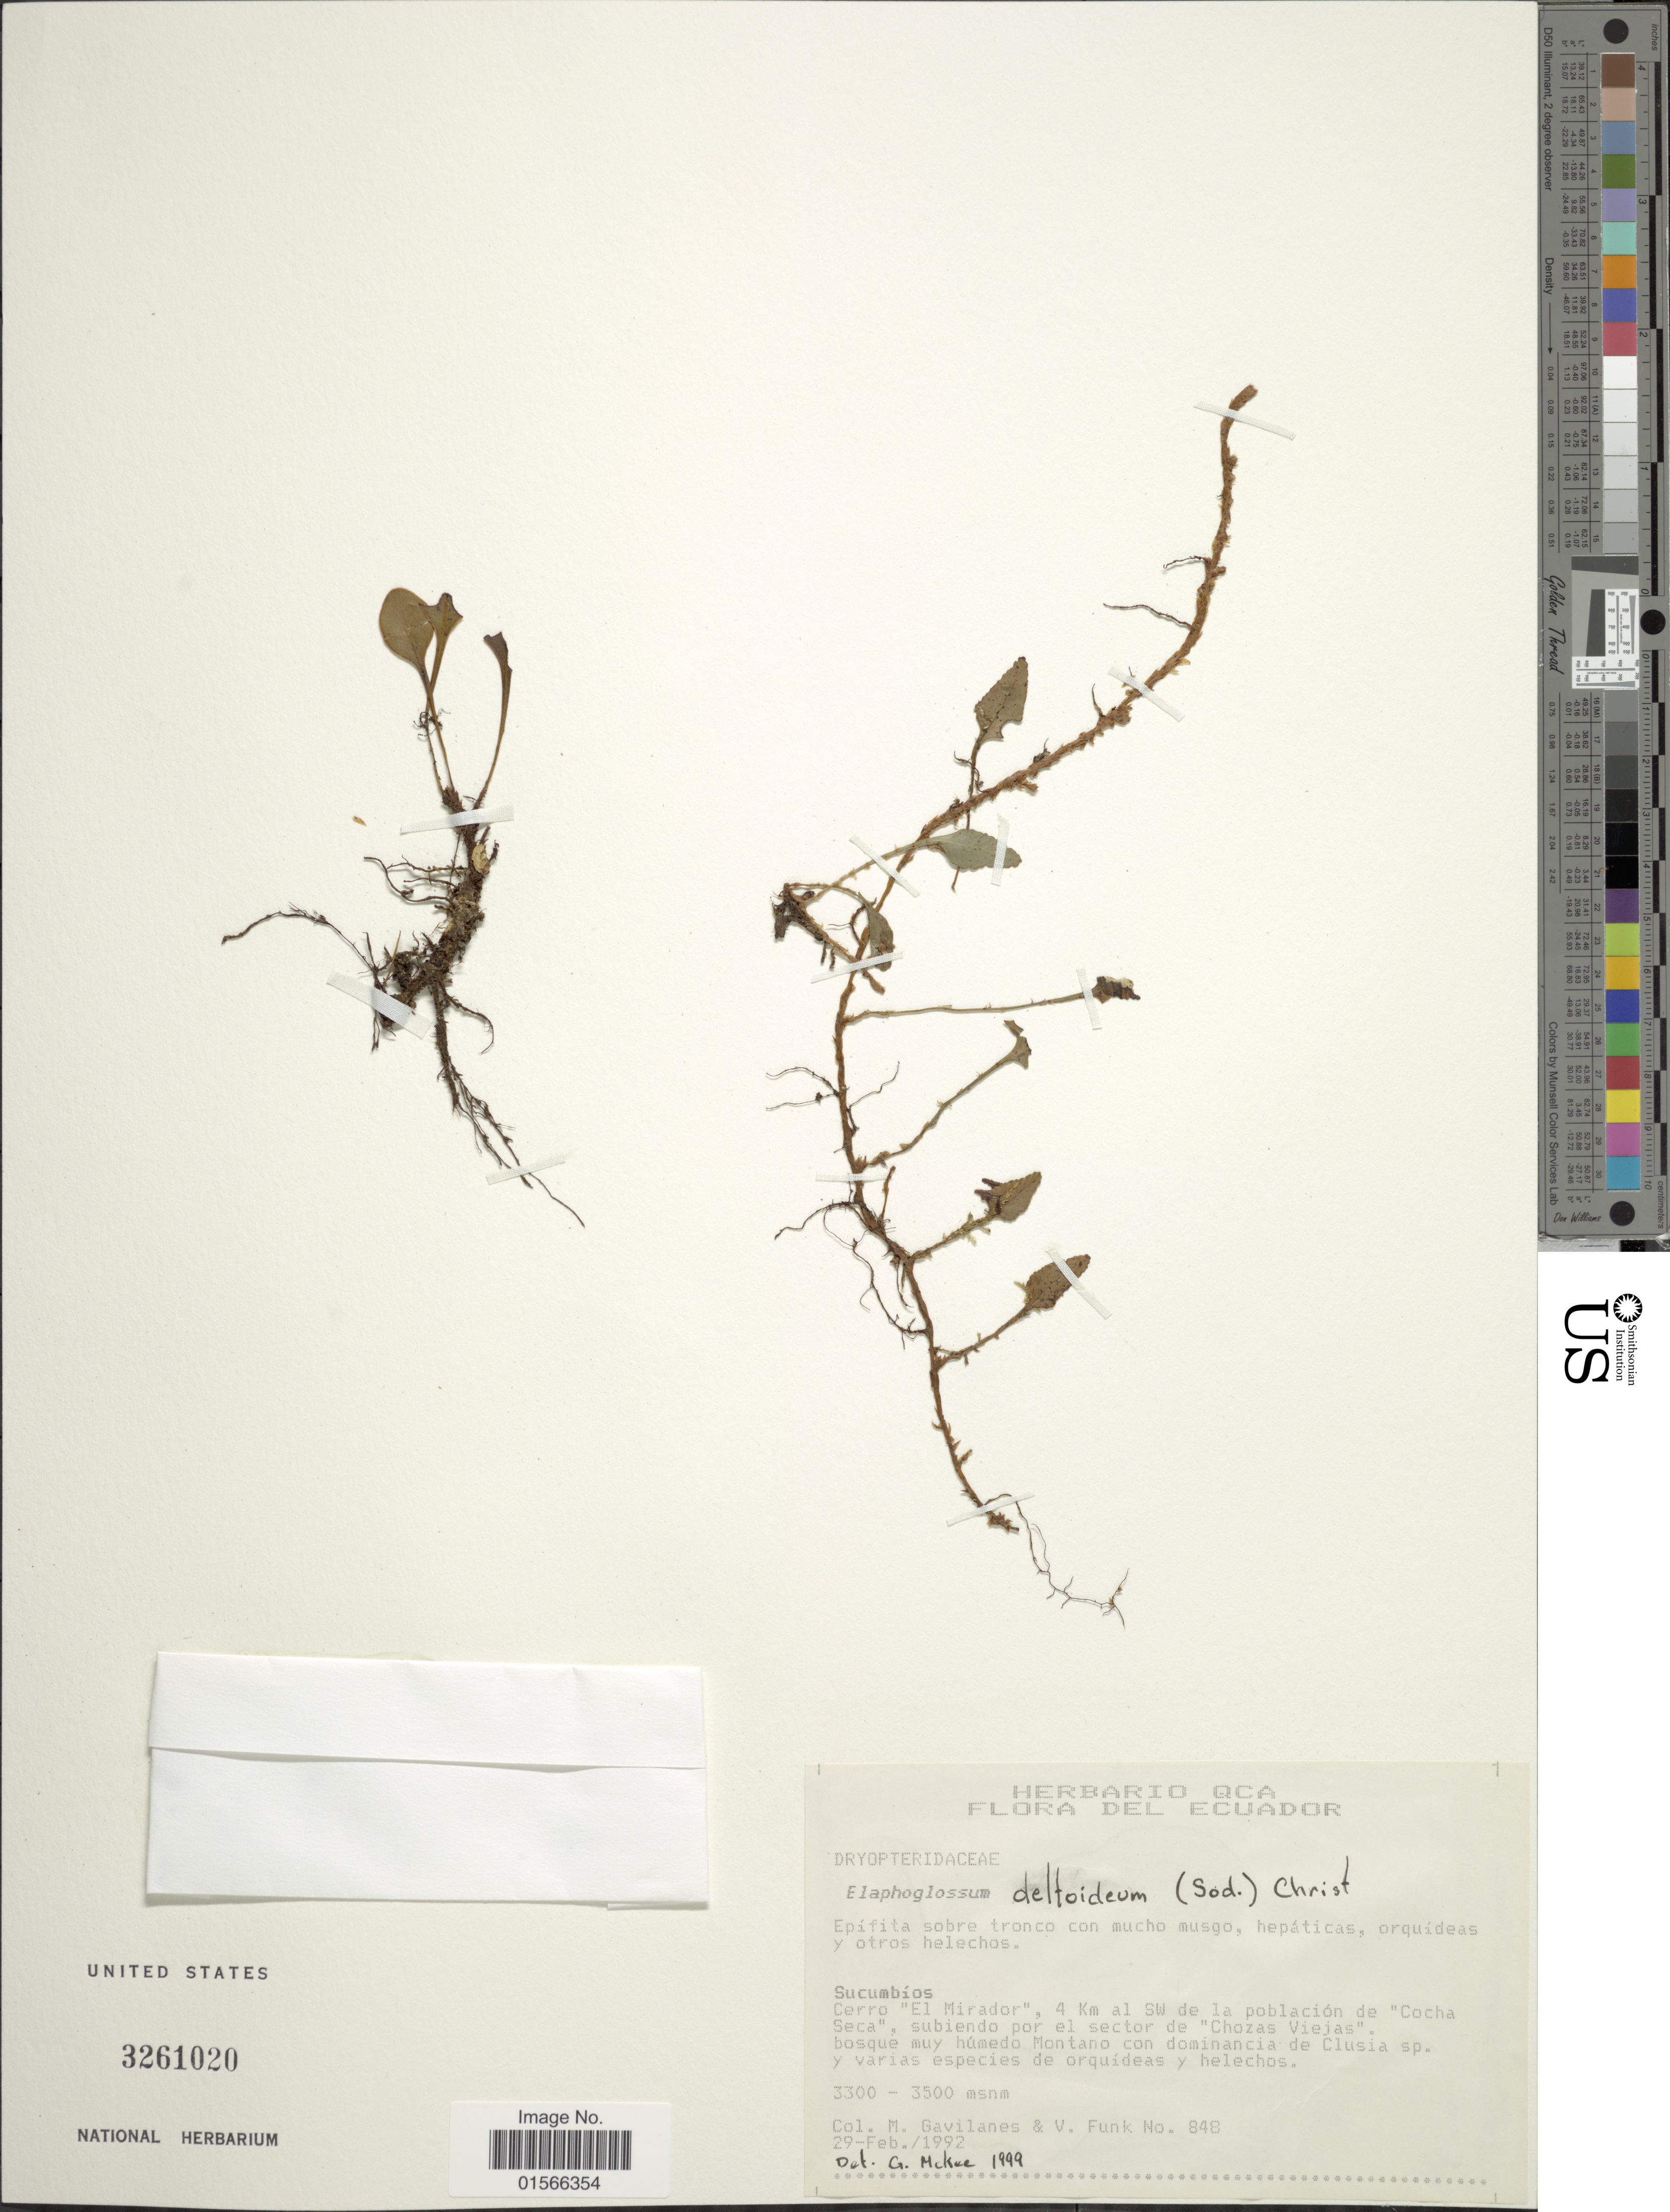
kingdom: Plantae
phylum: Tracheophyta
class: Polypodiopsida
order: Polypodiales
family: Dryopteridaceae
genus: Elaphoglossum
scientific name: Elaphoglossum andreanum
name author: Christ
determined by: Vasco, A.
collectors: M. Gavilanes & V. Funk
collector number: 848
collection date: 1992-02-29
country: Ecuador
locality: Sucumbíos, Cerro 'El Mirador', 4 Km al SW de la población de 'Coch Seca', subiendo por el sector de 'Chozas Viejas'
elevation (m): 3300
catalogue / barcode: US 3261020